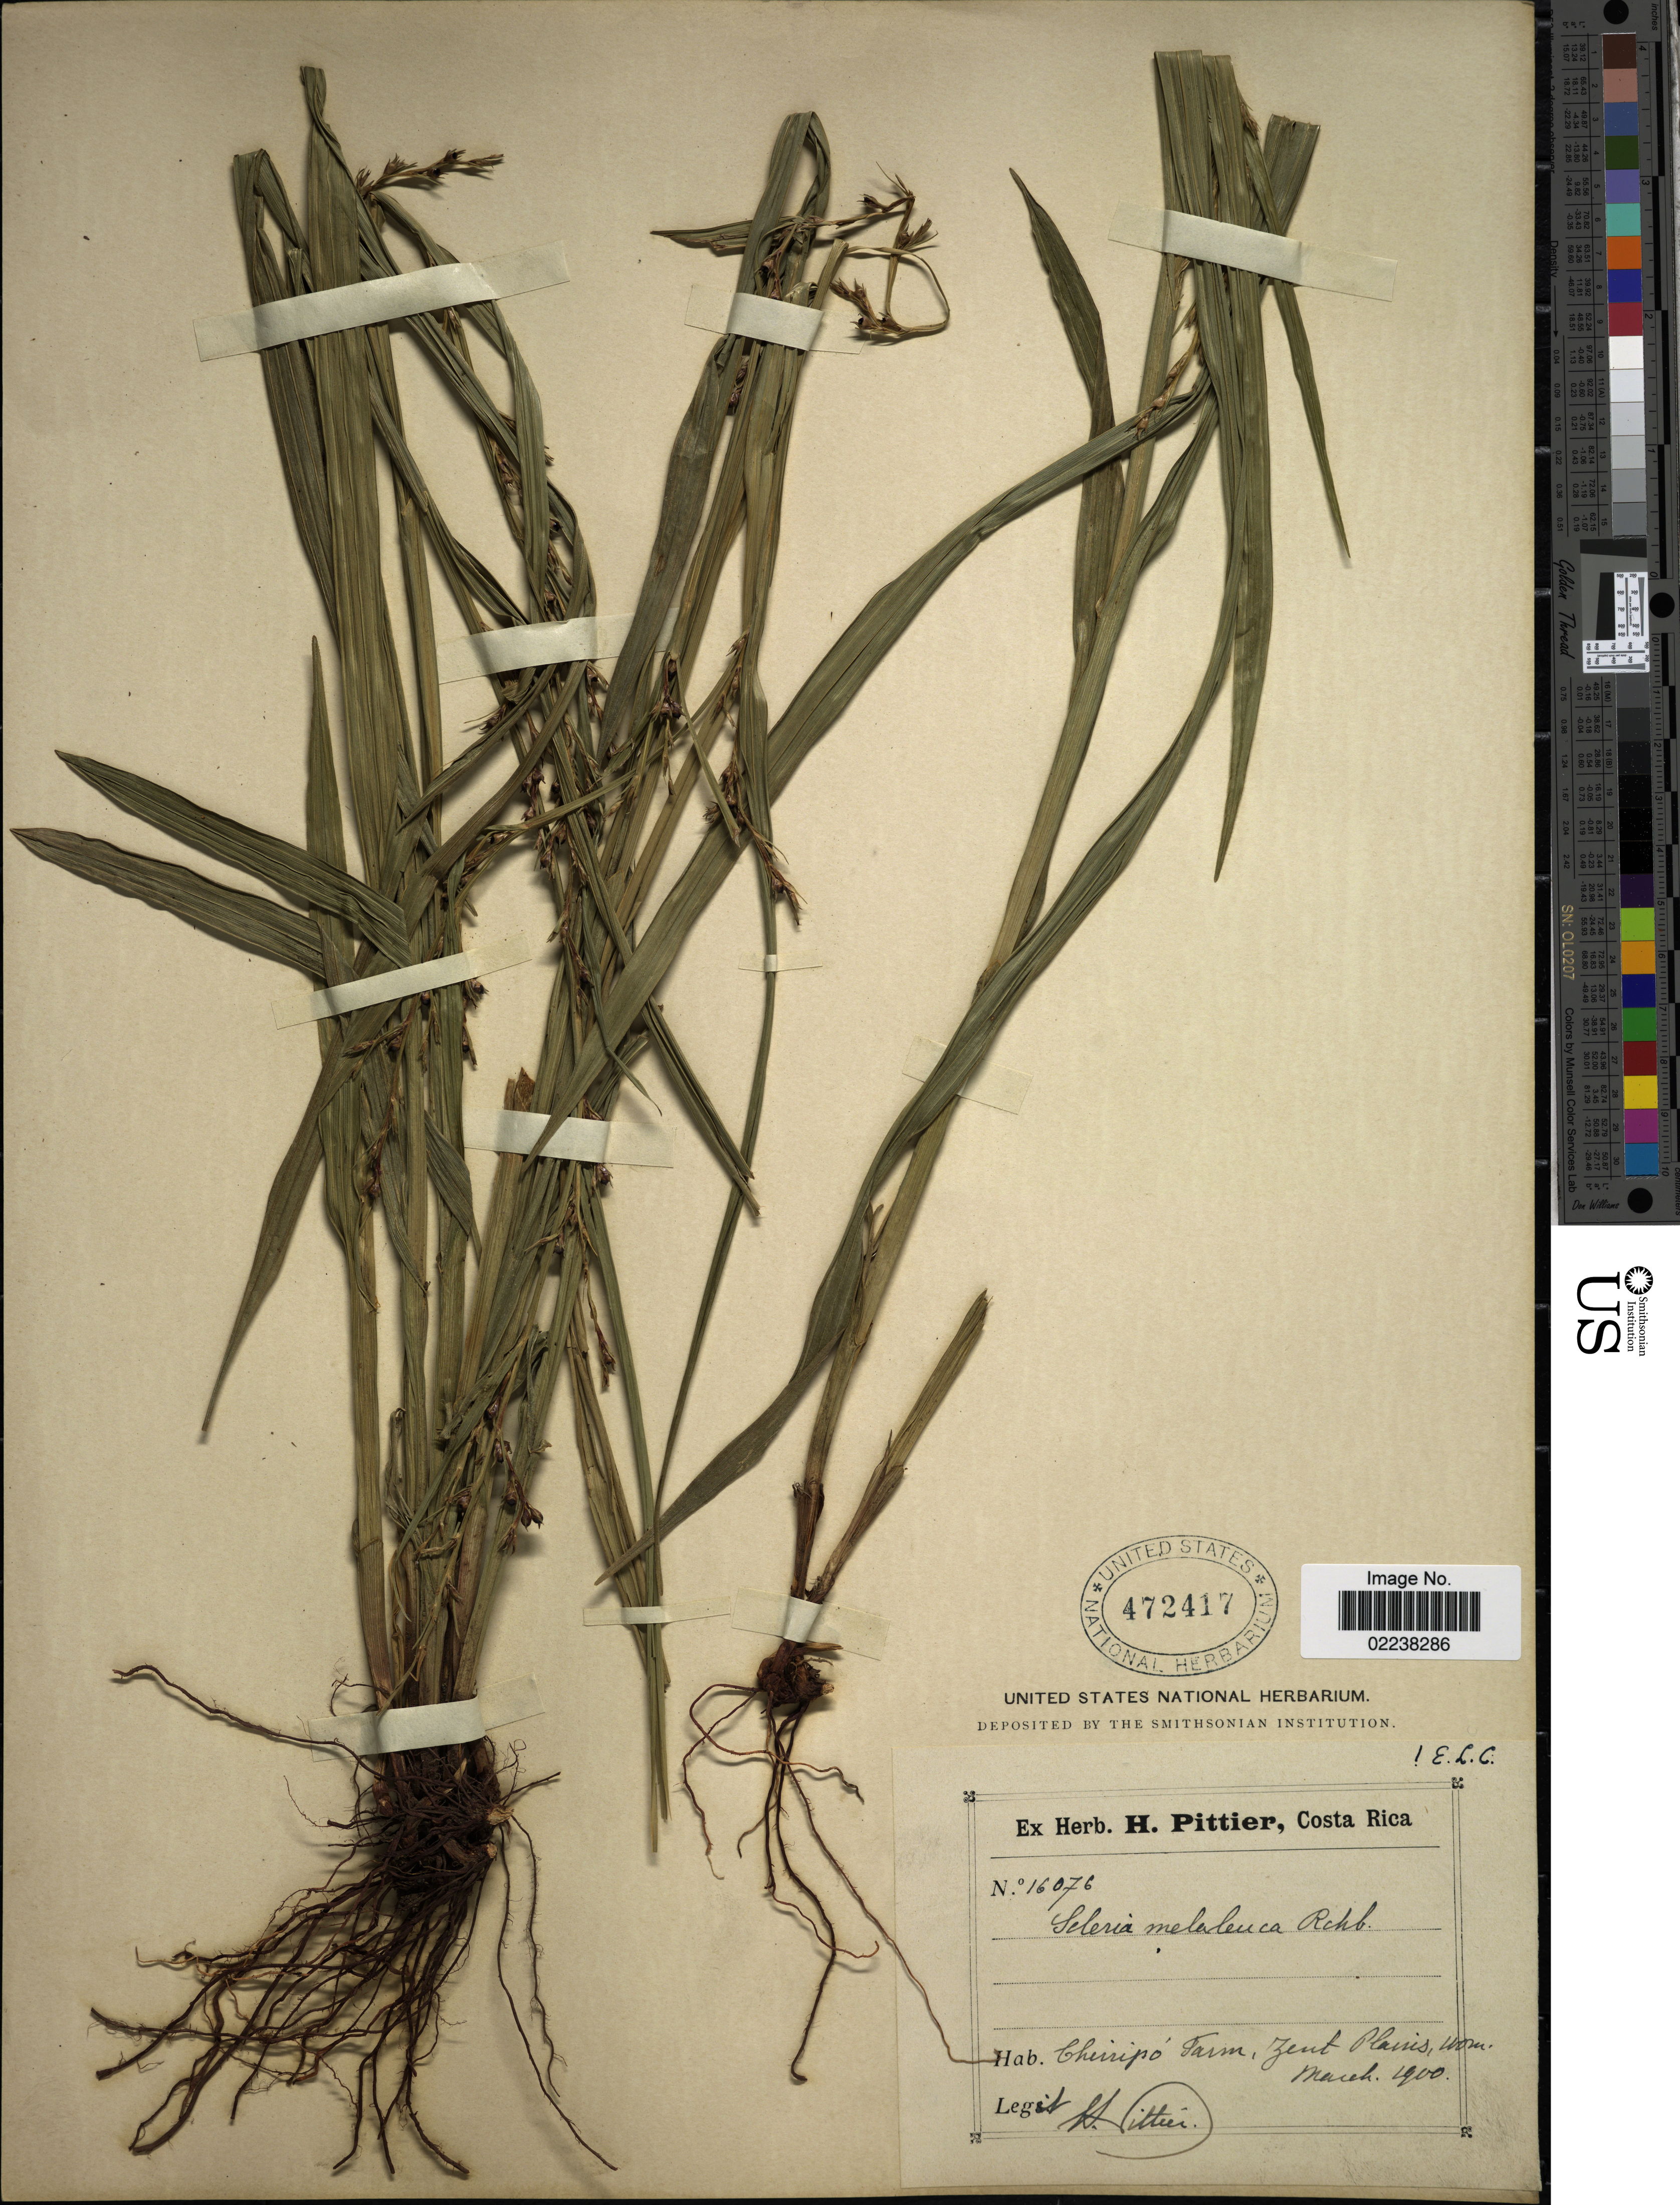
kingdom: Plantae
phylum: Tracheophyta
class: Liliopsida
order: Poales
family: Cyperaceae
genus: Scleria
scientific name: Scleria gaertneri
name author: Raddi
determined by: Strong, Mark T., (BOT), Smithsonian Institution - National Museum of Natural History (UNITED STATES)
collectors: H. F. Pittier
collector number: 16076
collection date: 1900-03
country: Costa Rica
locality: Chirripó Farm, Zent Plains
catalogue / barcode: US 472417